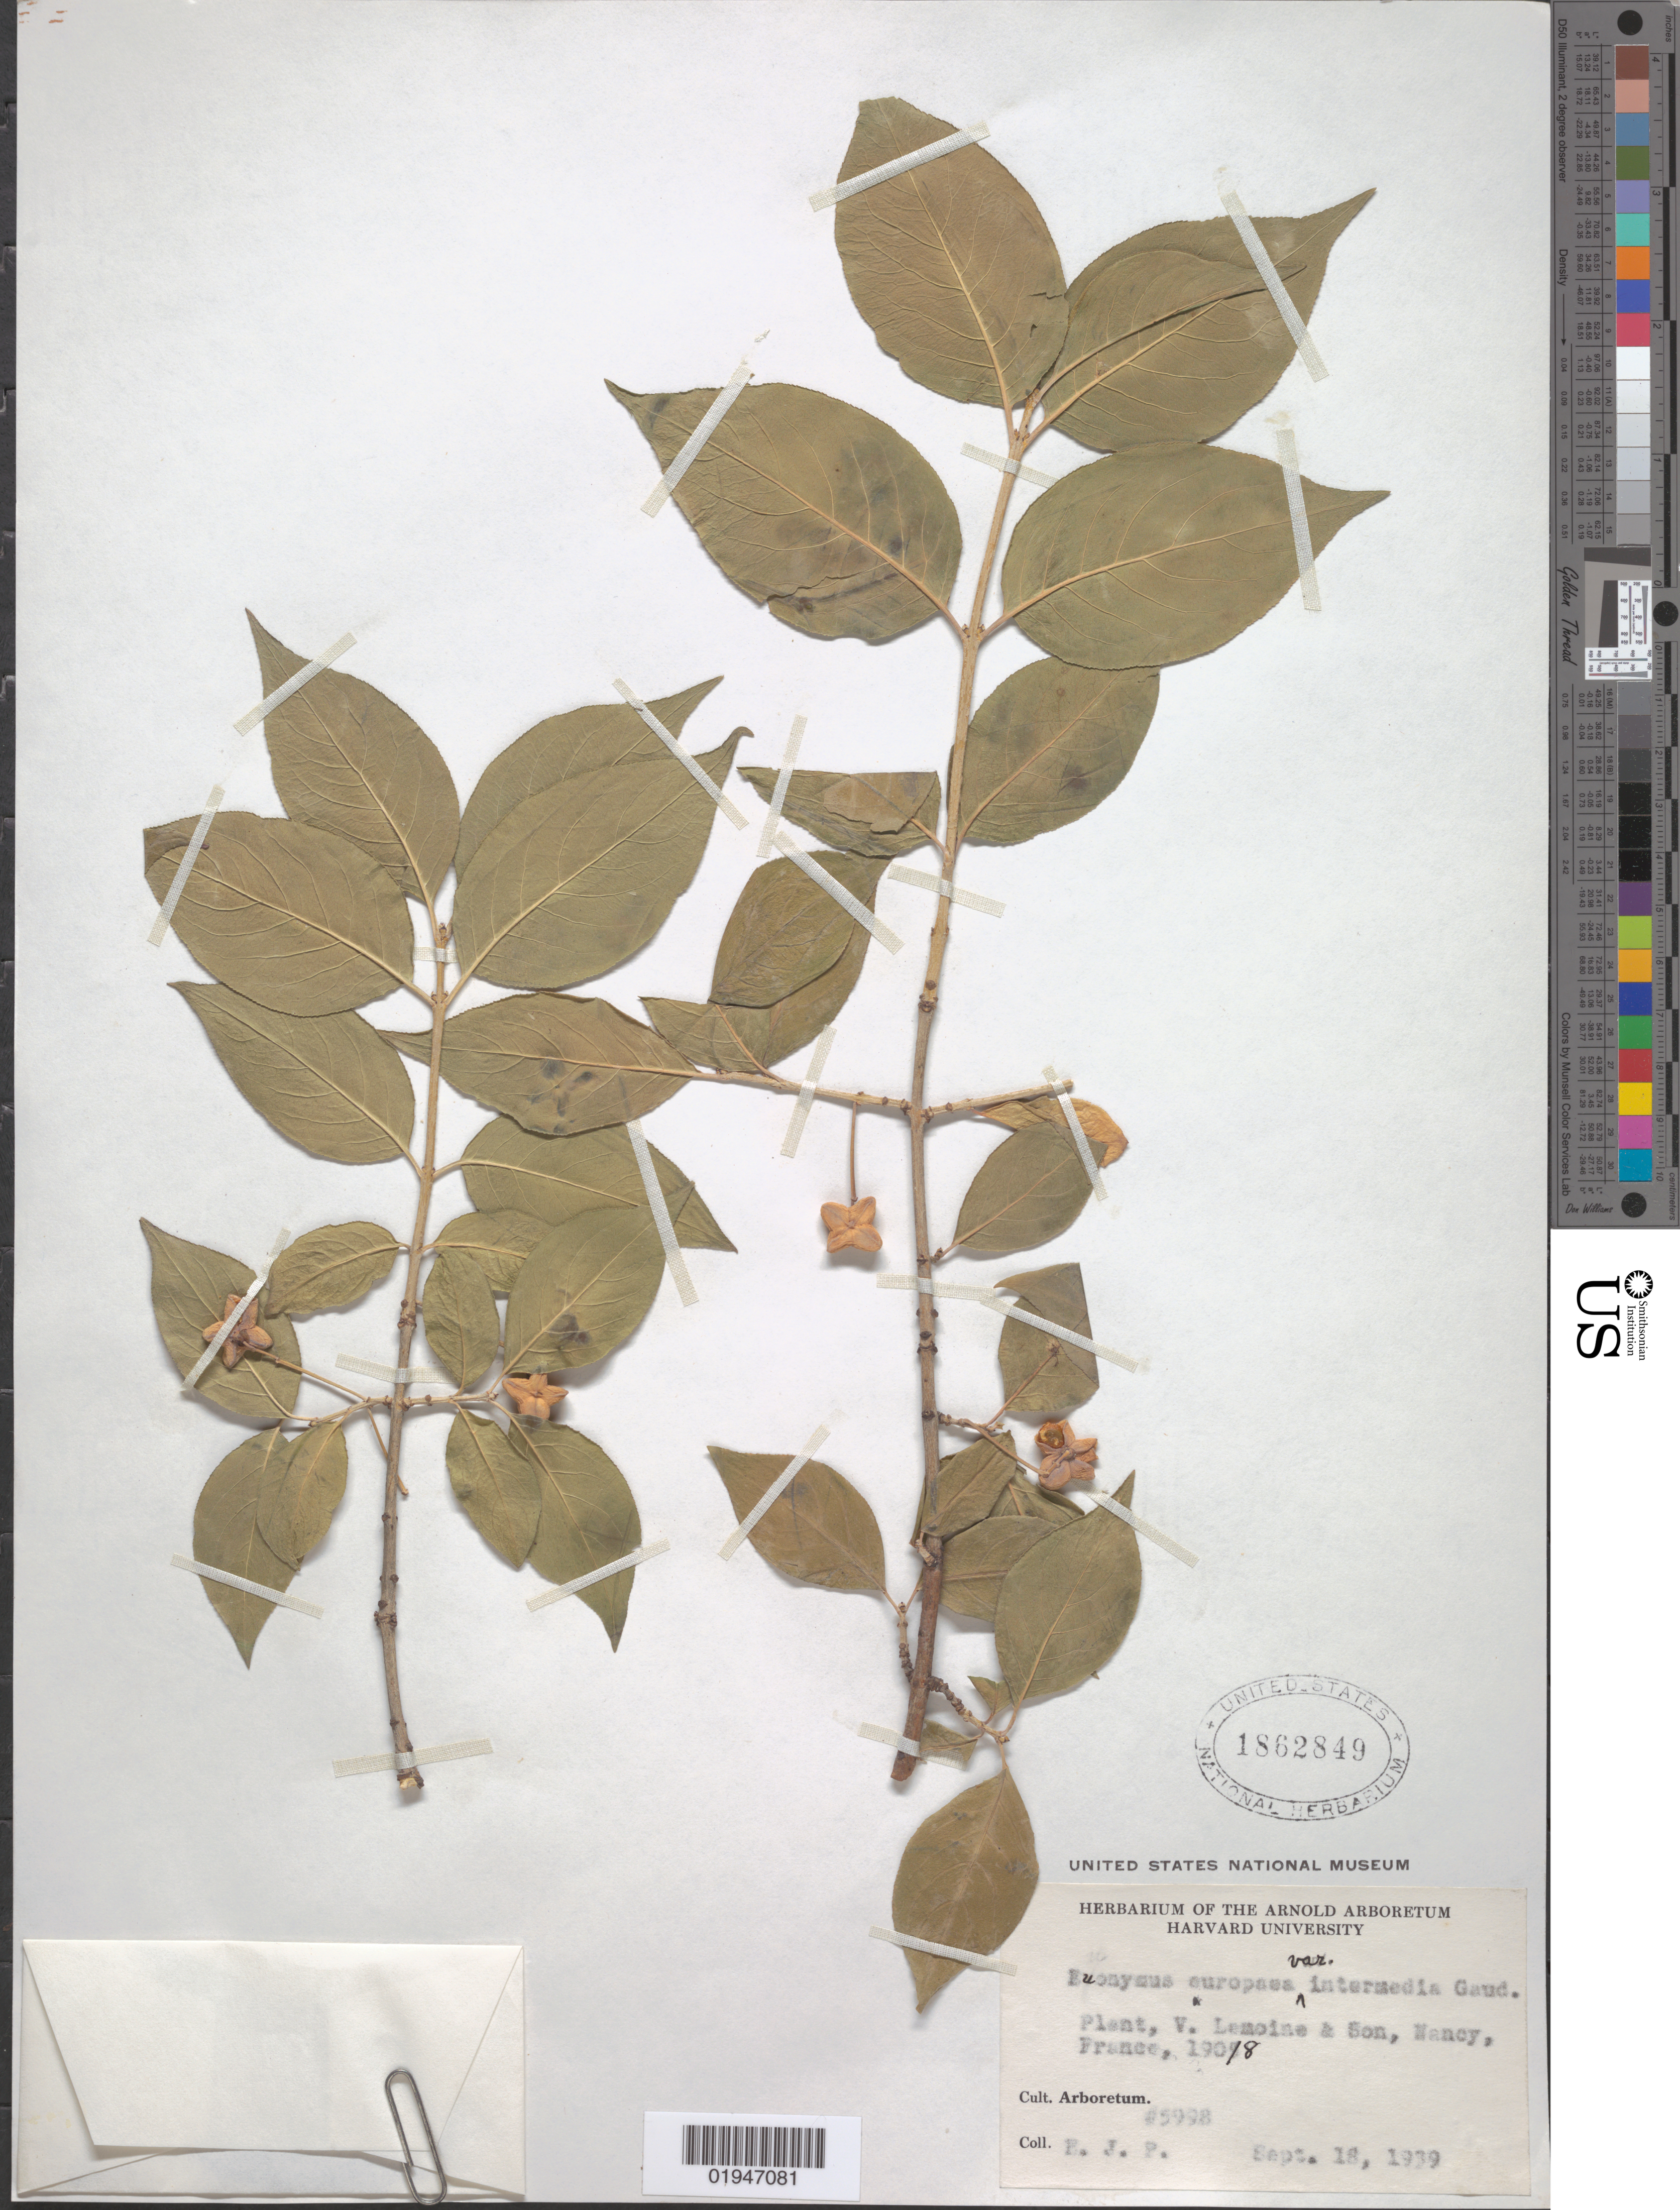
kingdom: Plantae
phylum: Tracheophyta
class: Magnoliopsida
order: Celastrales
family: Celastraceae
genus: Euonymus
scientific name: Euonymus europaeus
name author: L.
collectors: E. J. Palmer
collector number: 5998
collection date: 1939-09-18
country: United States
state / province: Massachusetts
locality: Cambridge, Arnold Arboretum, Harvard University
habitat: Cultivated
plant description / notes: From Label: "Plant, V. Lemoine & Son, Nancy, France, 1908"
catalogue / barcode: US 1862849